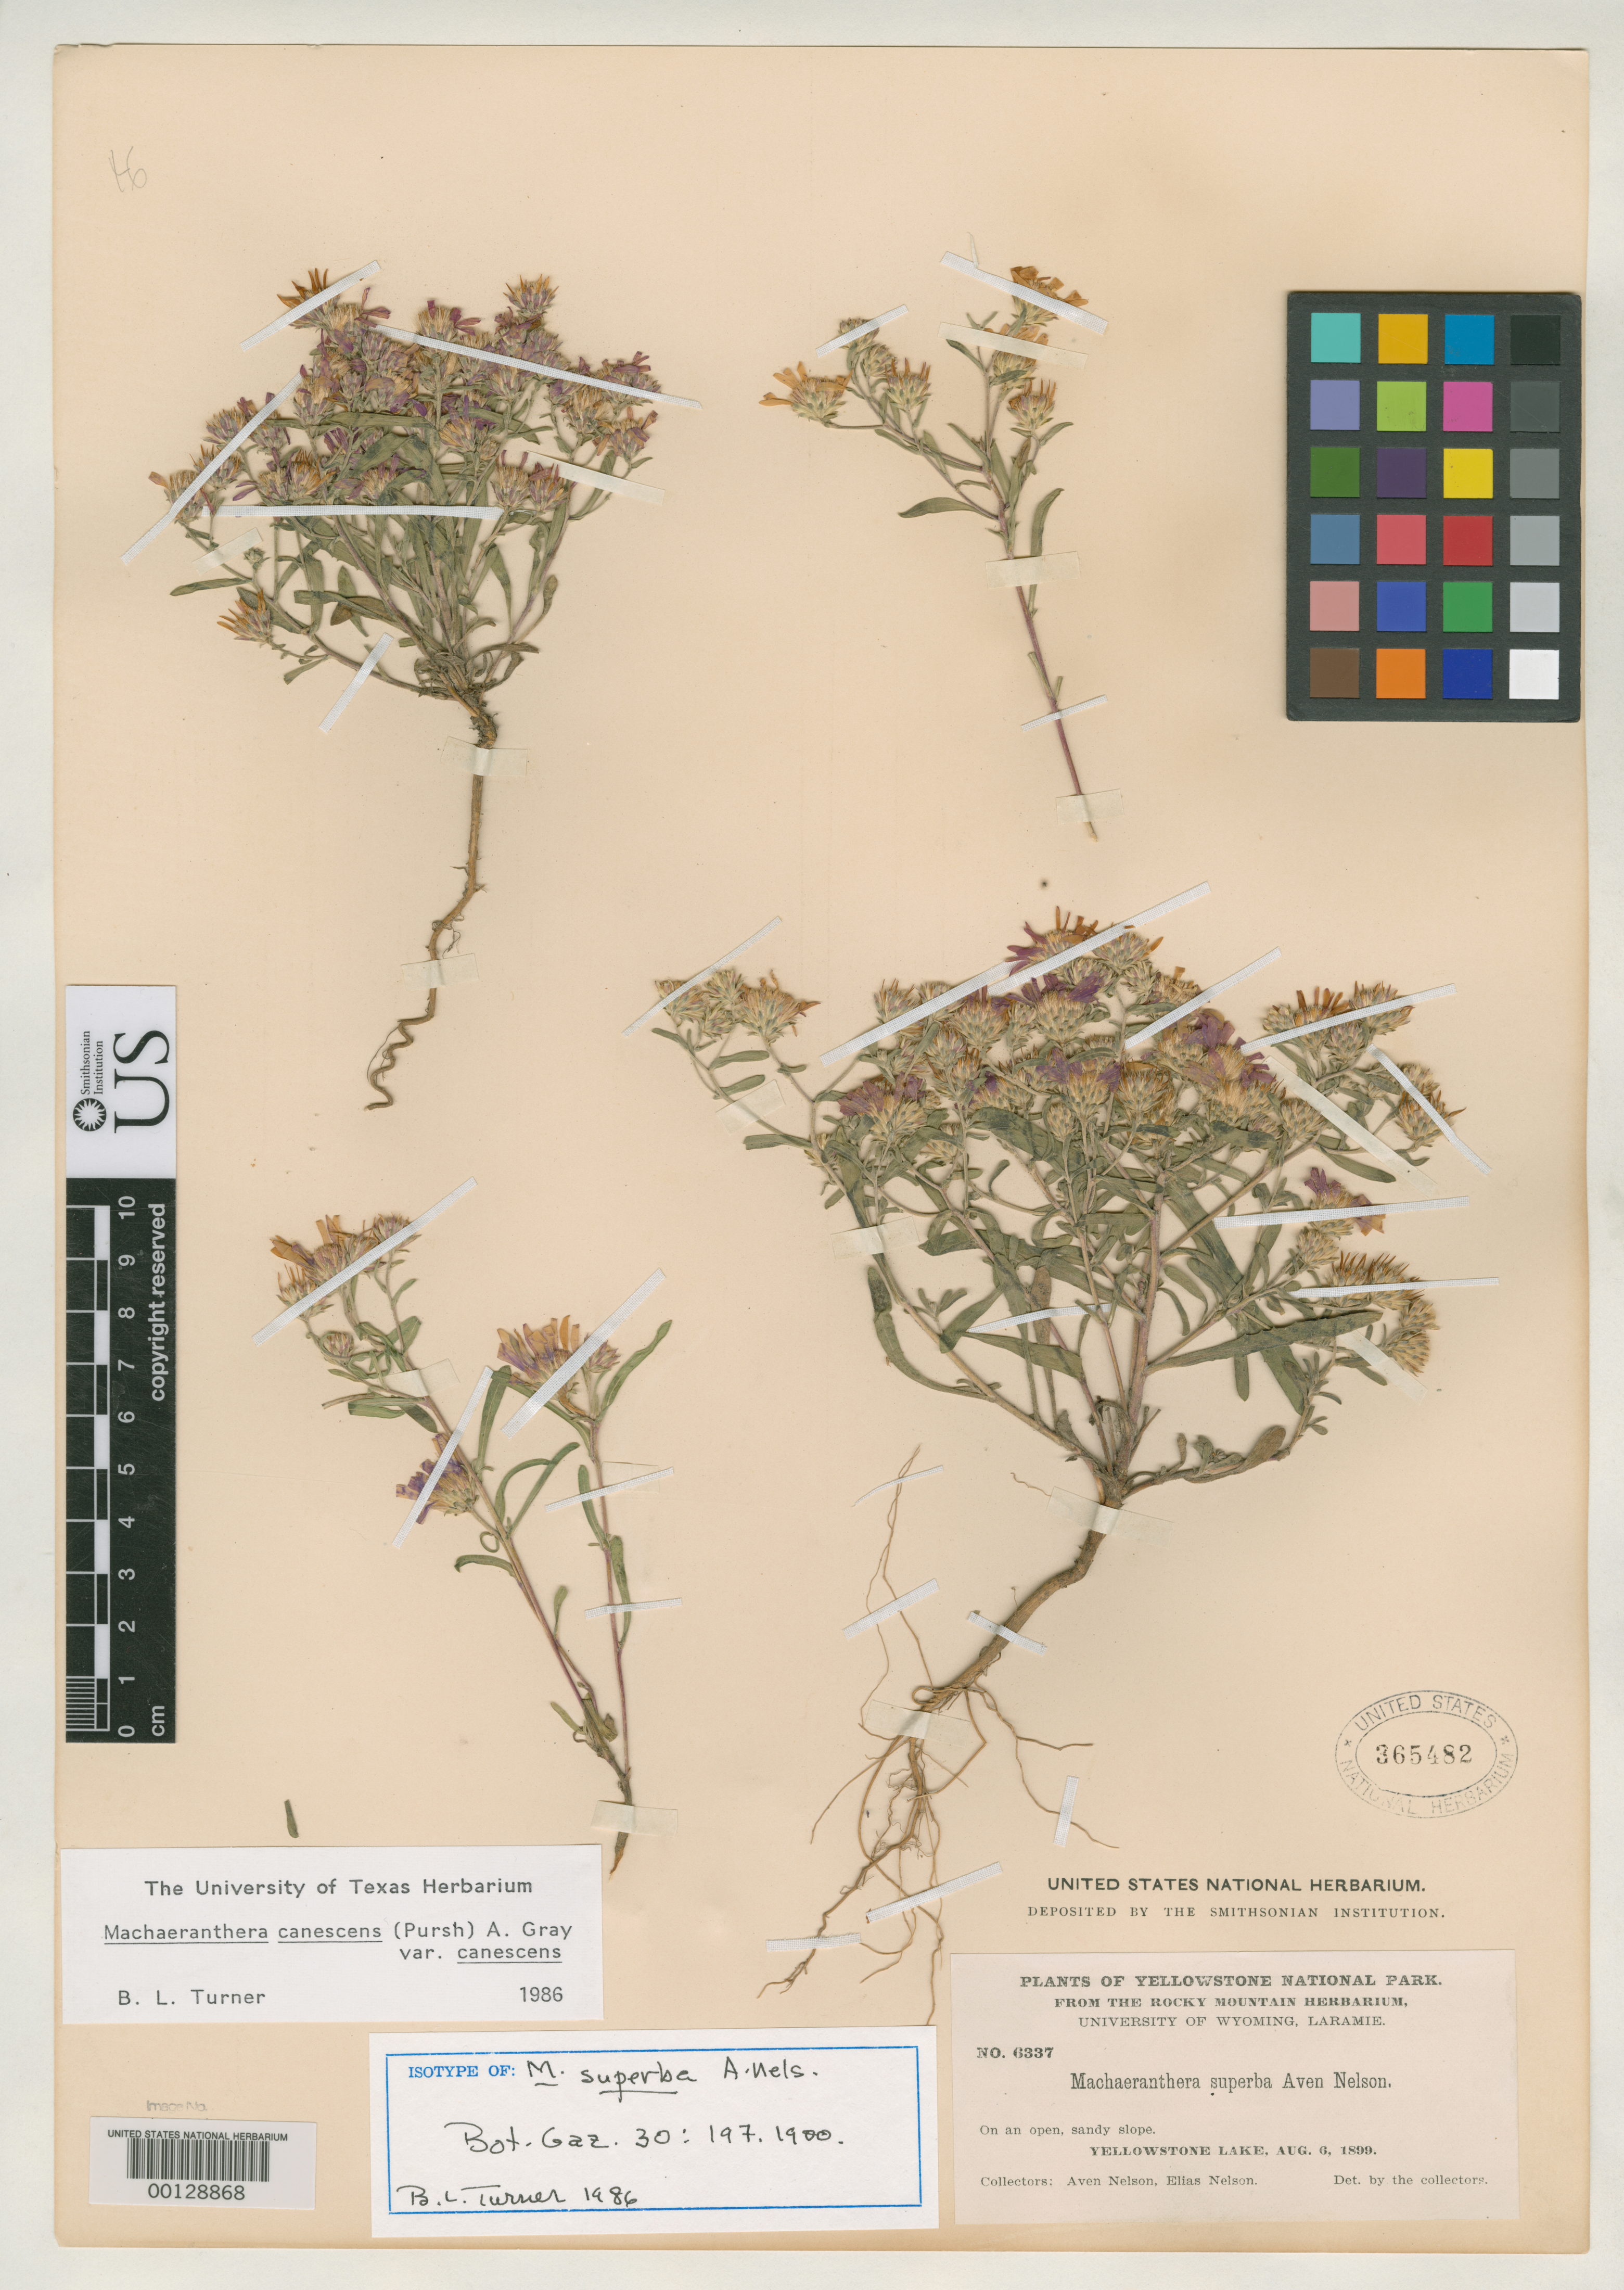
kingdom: Plantae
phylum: Tracheophyta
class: Magnoliopsida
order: Asterales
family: Asteraceae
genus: Machaeranthera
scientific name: Machaeranthera superba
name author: A. Nelson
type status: Isotype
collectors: A. Nelson & E. Nelson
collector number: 6337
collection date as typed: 06 Aug 1899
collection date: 1899-08-06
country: United States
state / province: Wyoming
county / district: Park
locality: Yellowstone Natl. Park.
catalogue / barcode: US 365482